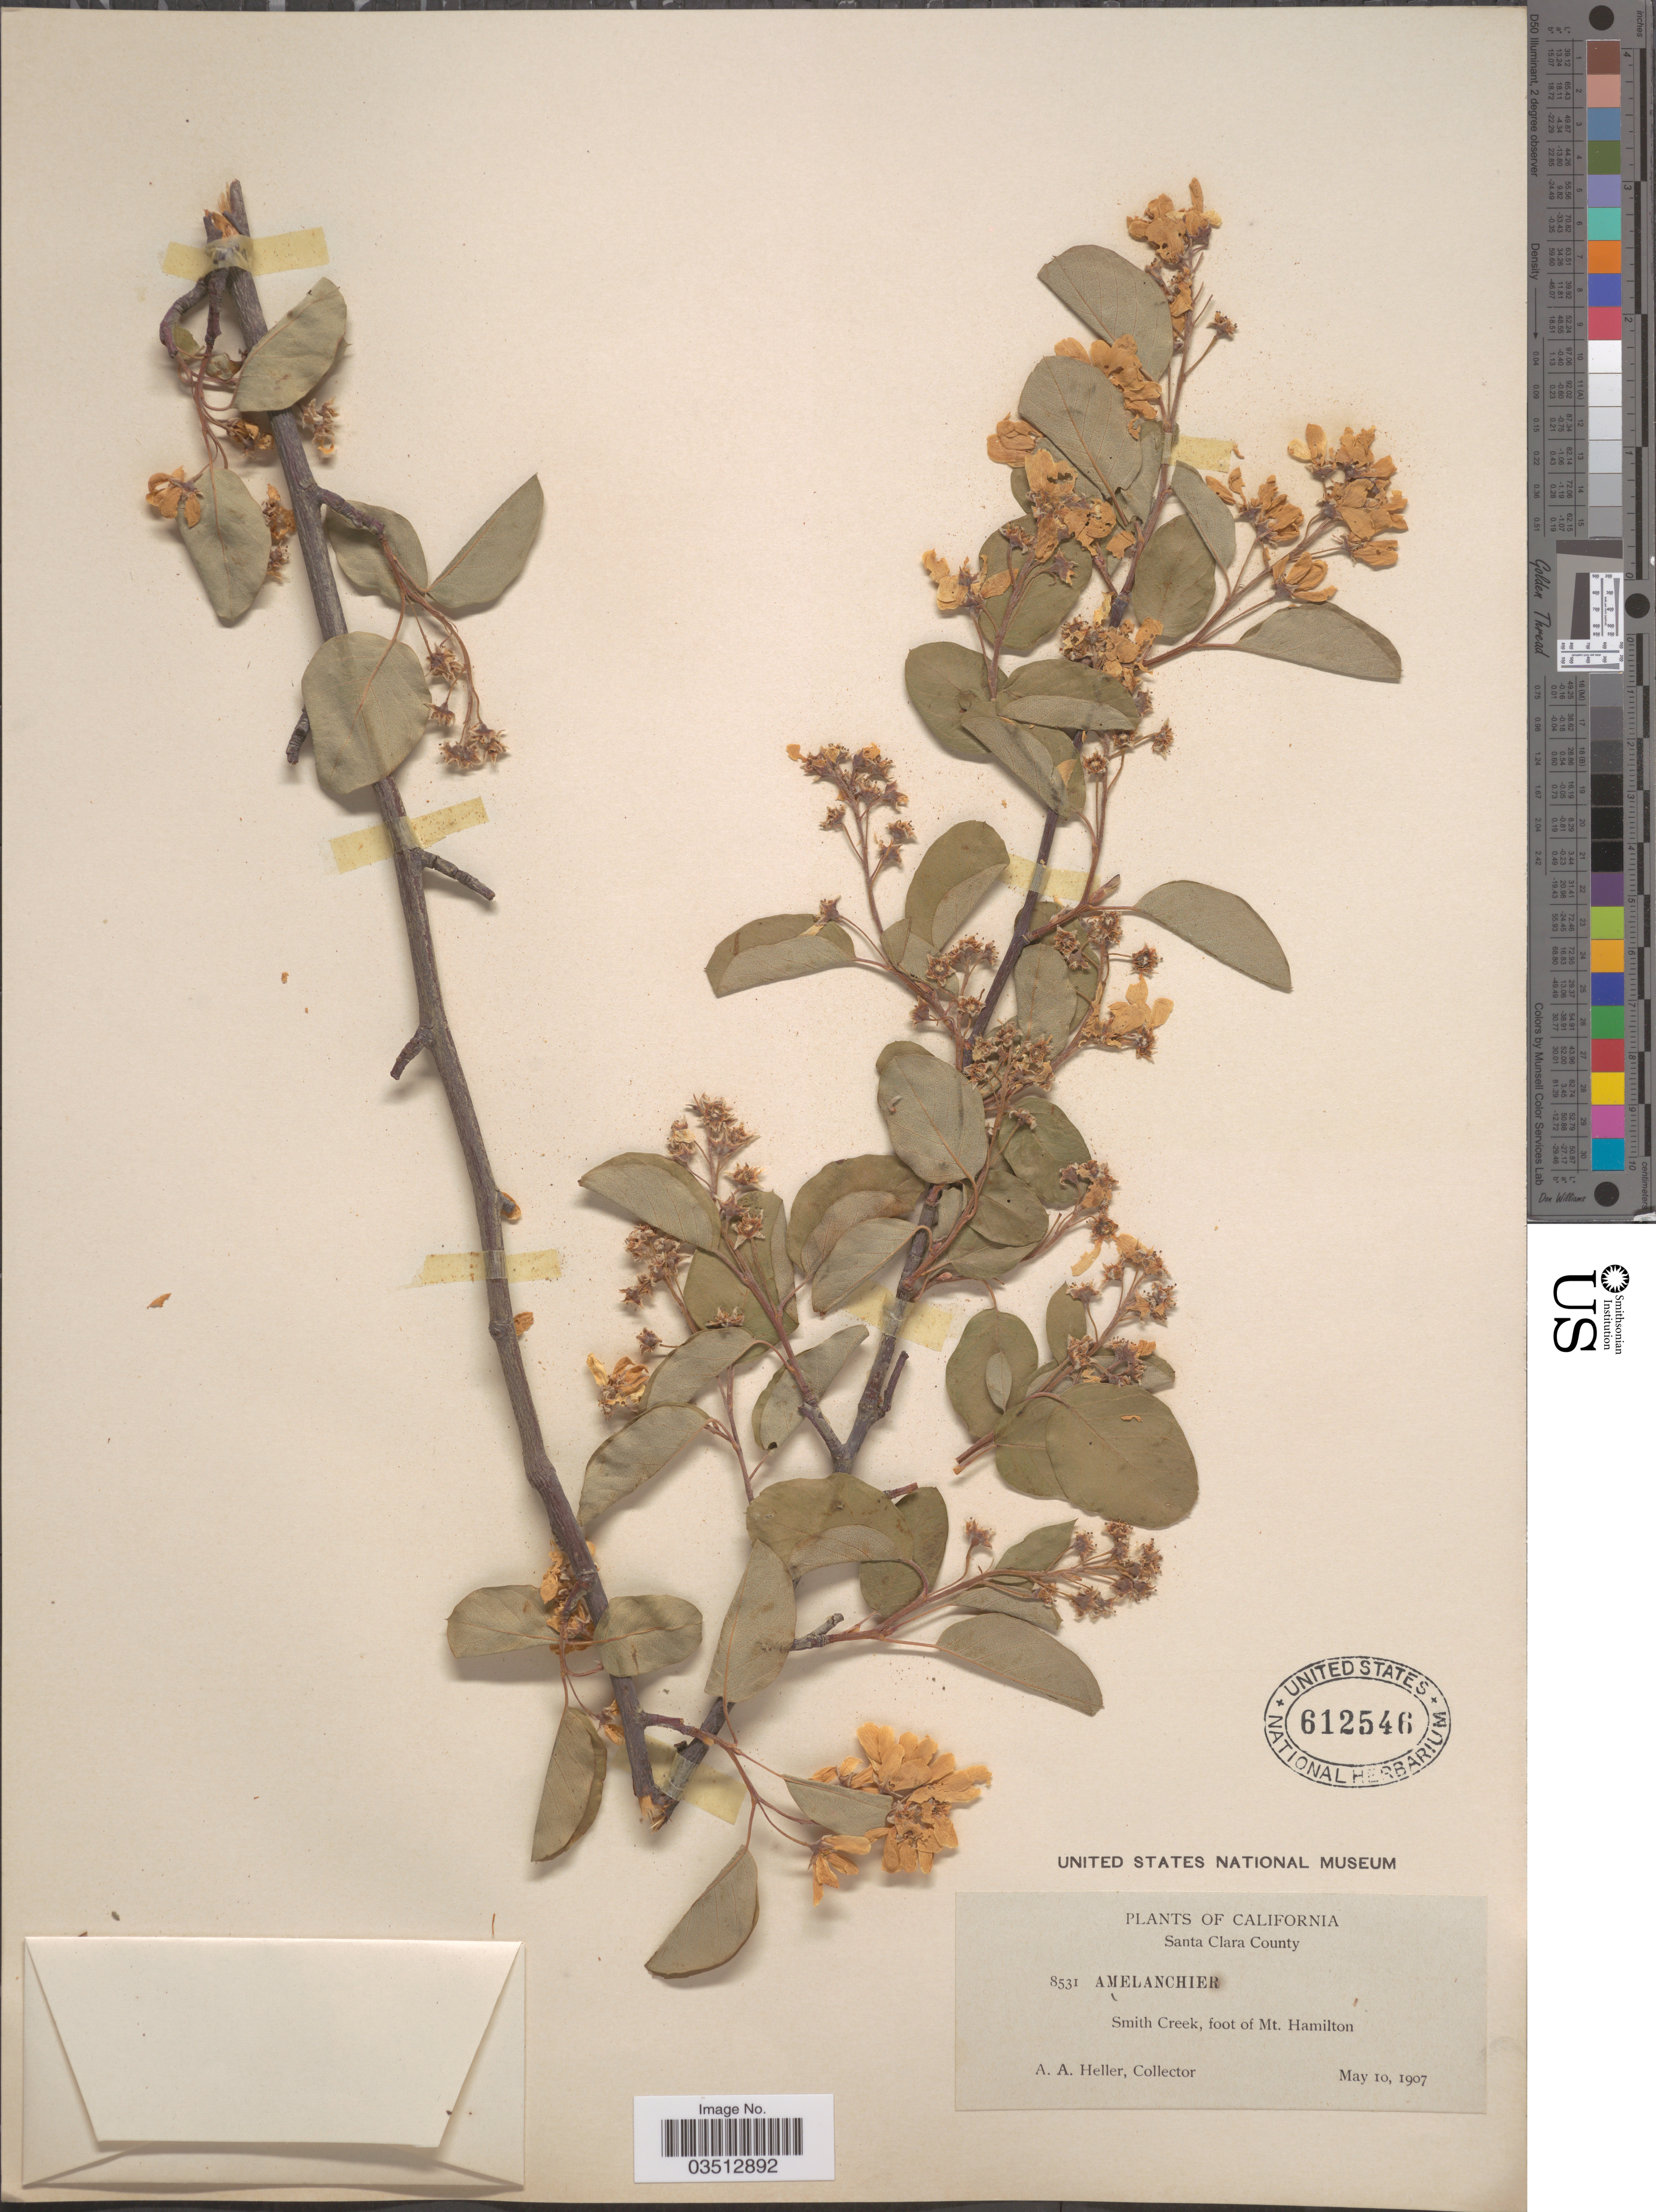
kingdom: Plantae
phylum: Tracheophyta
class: Magnoliopsida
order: Rosales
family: Rosaceae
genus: Amelanchier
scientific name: Amelanchier sp.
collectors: A. A. Heller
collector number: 8531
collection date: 1907-05-10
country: United States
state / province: California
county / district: Santa Clara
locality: Santa Clara County. Smith Creek, foot of Mt. Hamilton.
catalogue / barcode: US 612546